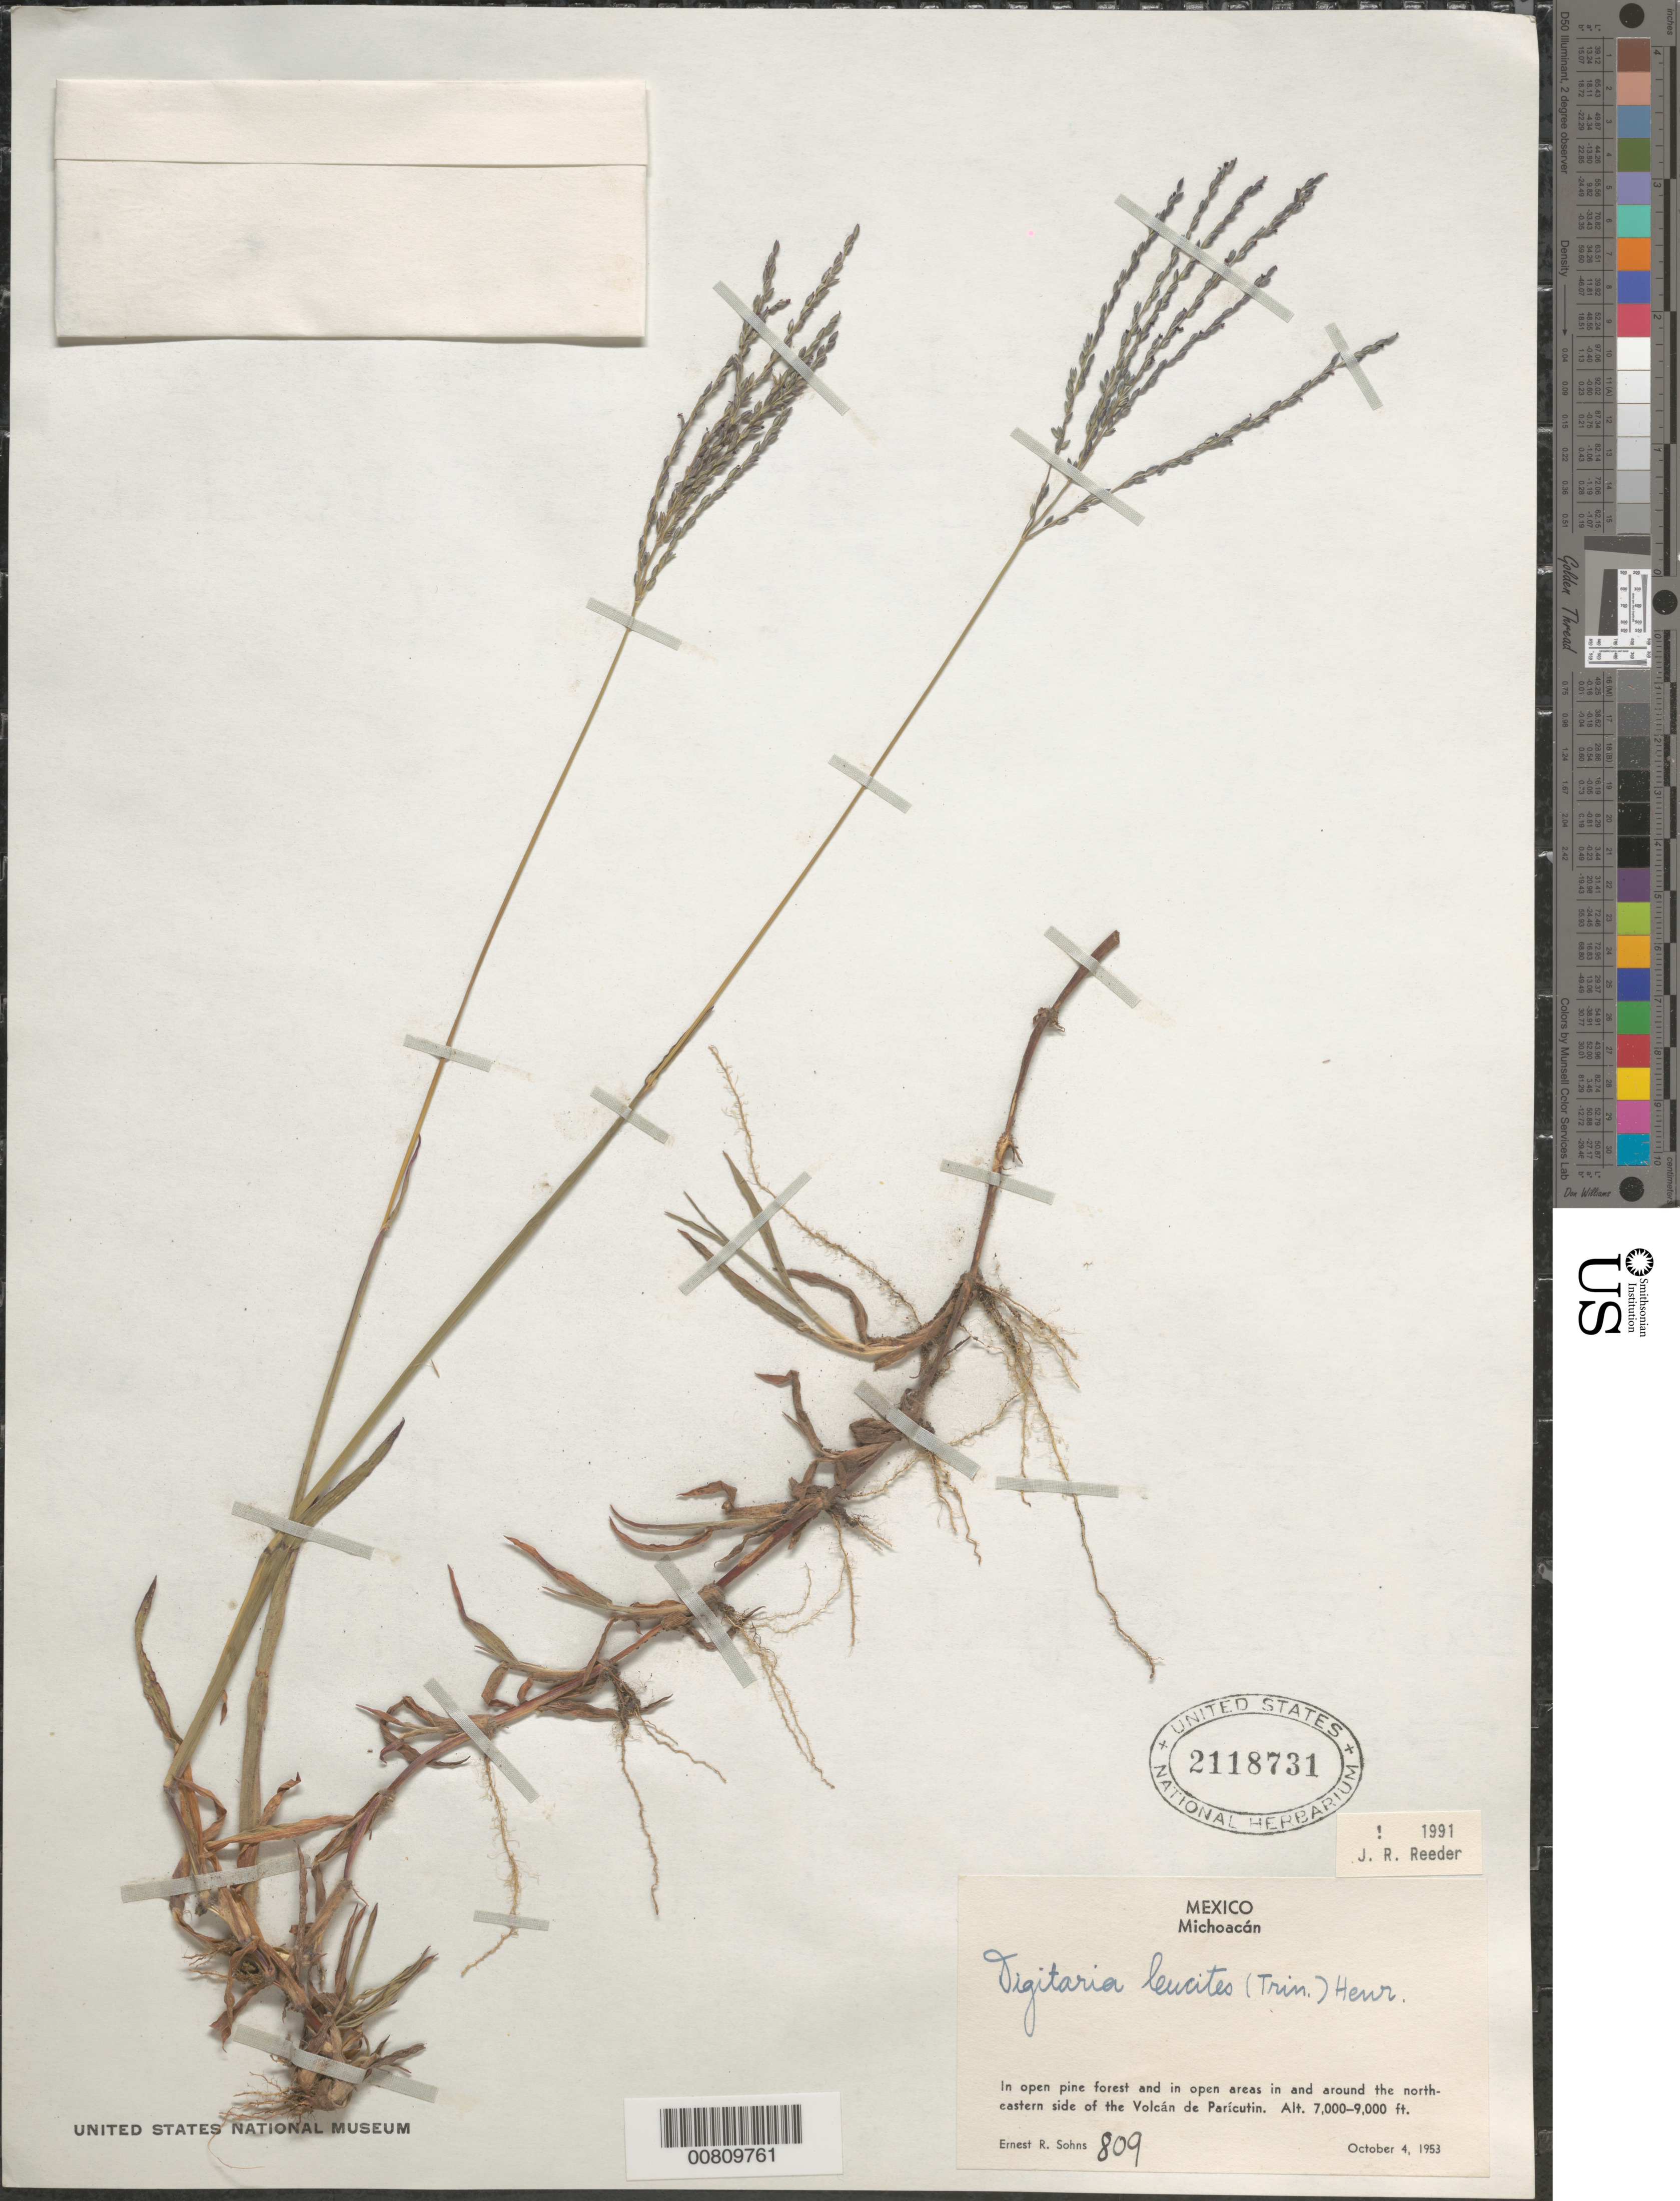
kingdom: Plantae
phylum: Tracheophyta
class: Liliopsida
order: Poales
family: Poaceae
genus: Digitaria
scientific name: Digitaria leucites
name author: (Trin.) Henr.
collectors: E. R. Sohns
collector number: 809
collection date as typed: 4 Oct 1953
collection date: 1953-10-04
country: Mexico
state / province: Michoacán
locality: Volcan de Paricutin.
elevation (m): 2134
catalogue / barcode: US 2118731